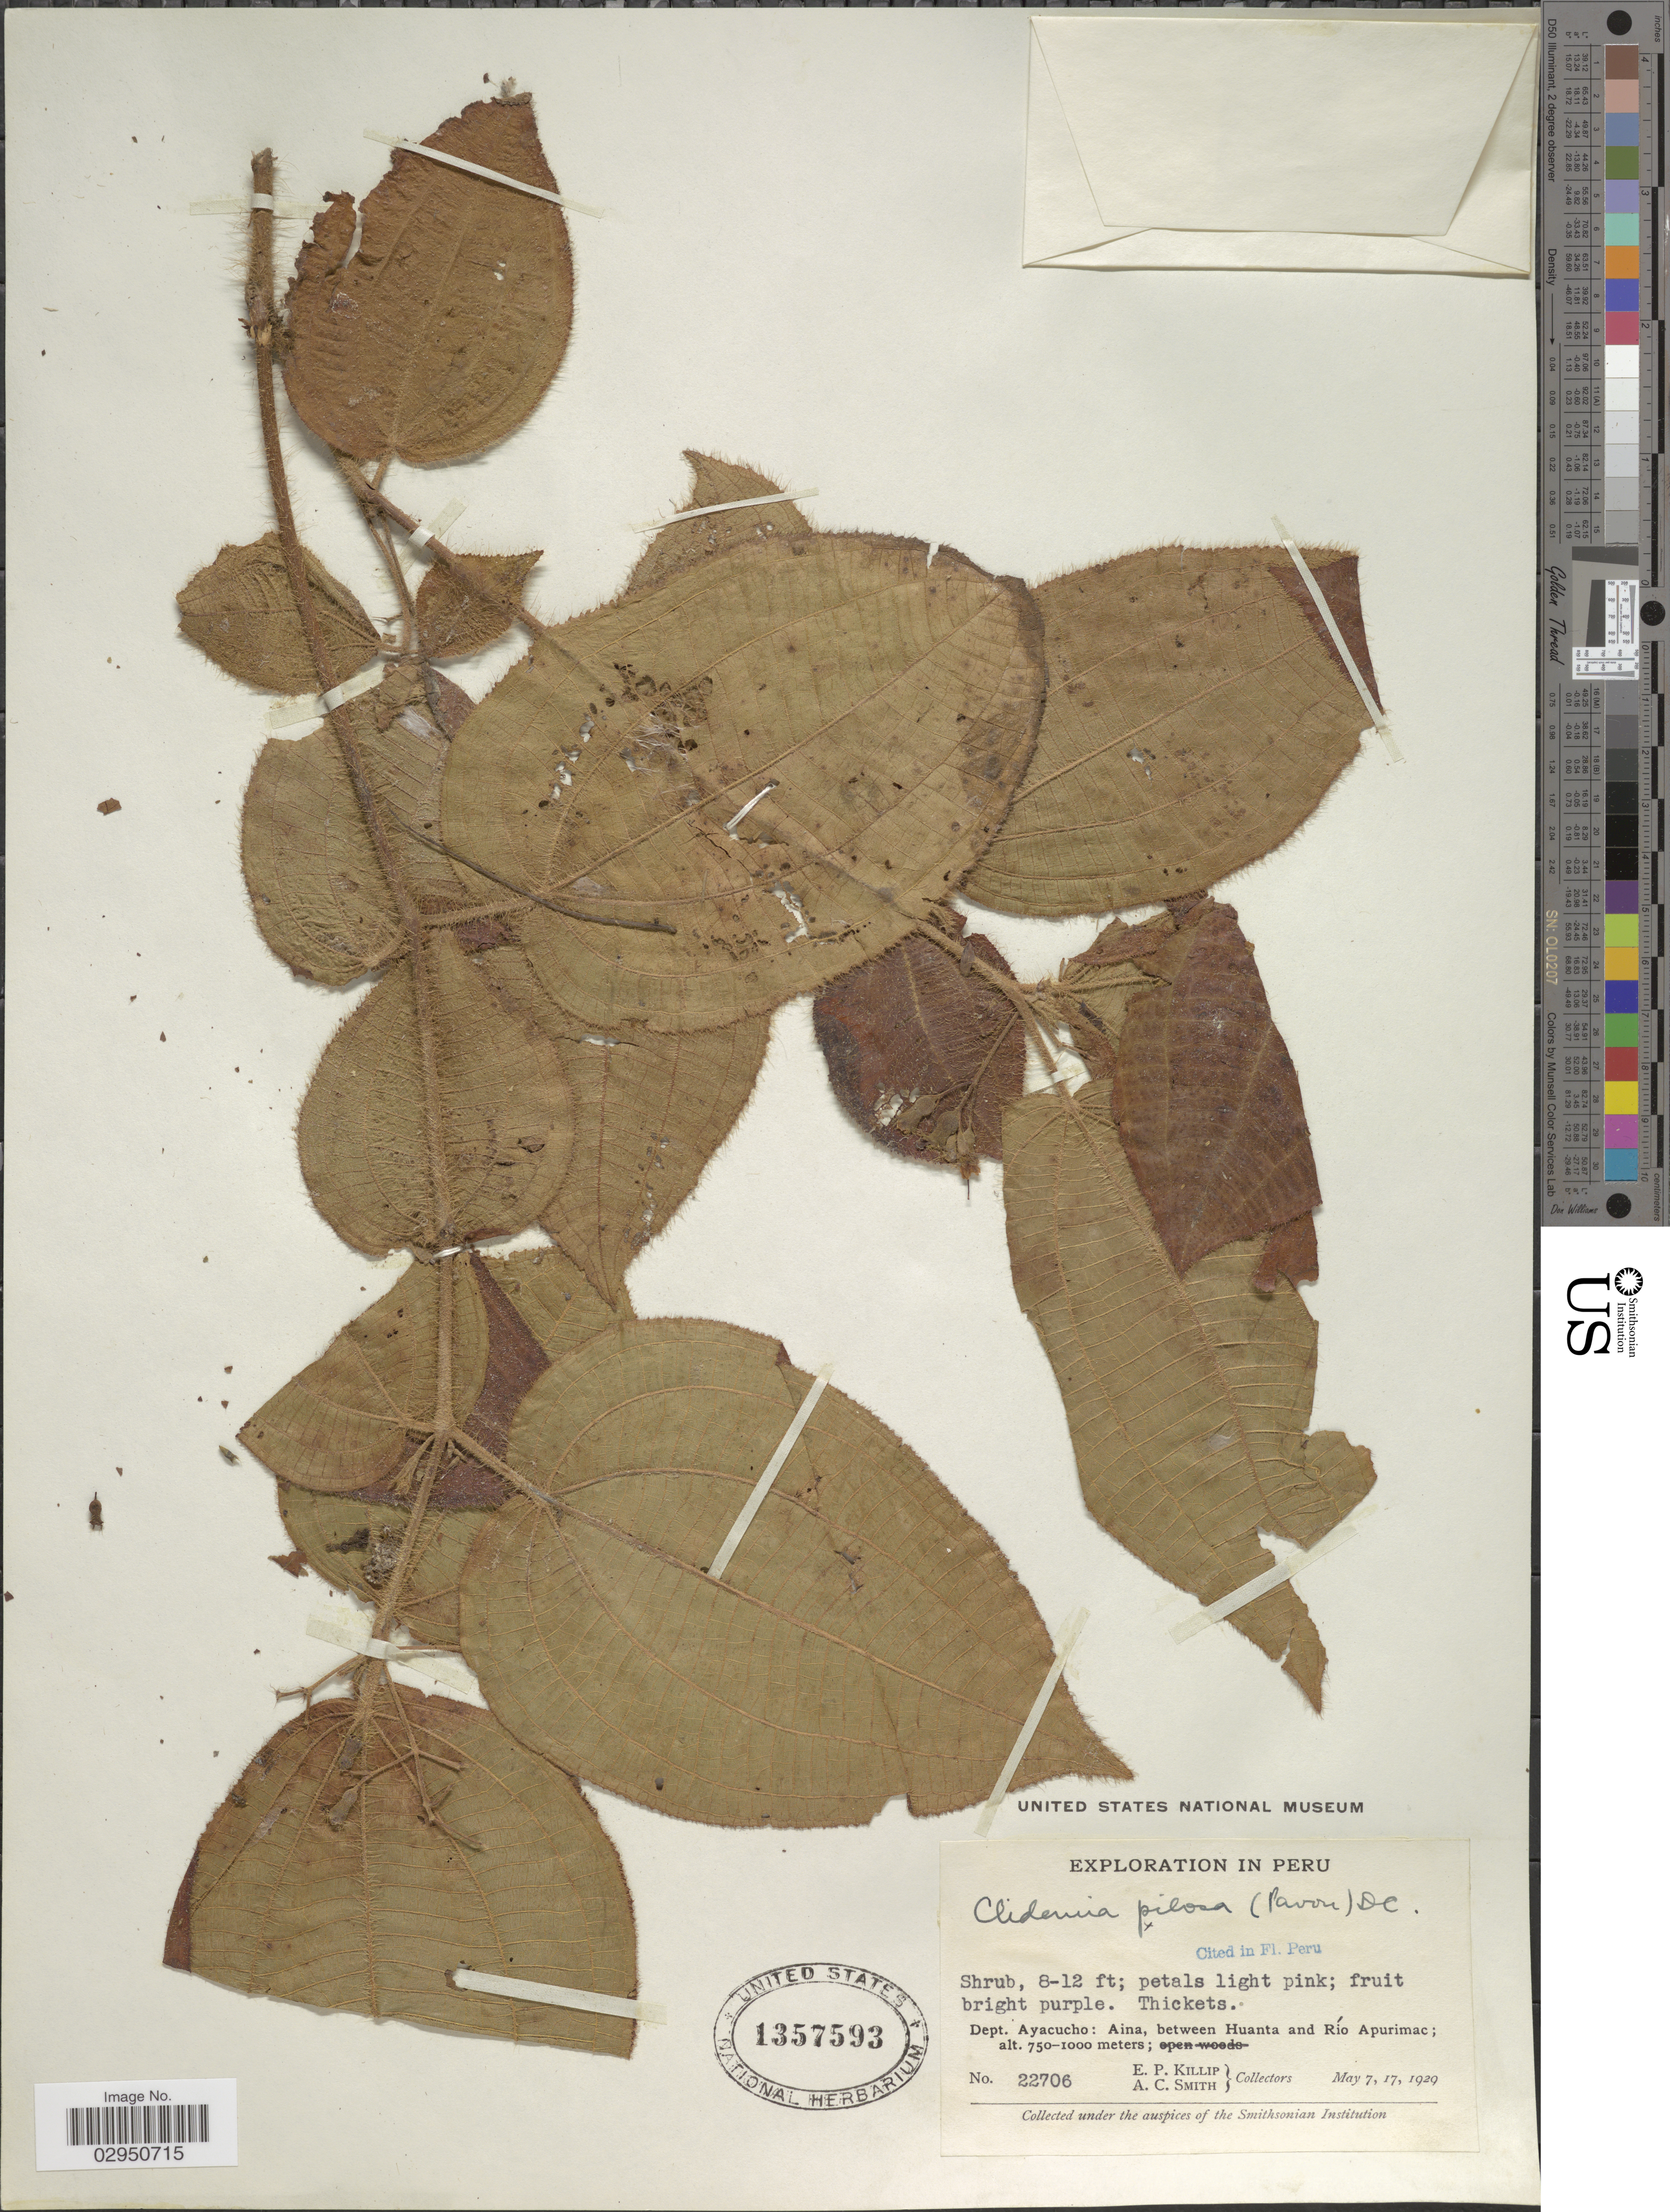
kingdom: Plantae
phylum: Tracheophyta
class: Magnoliopsida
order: Myrtales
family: Melastomataceae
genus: Clidemia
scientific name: Clidemia pilosa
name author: D. Don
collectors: E. P. Killip & A. C. Smith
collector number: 22706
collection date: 1929-05-07/1929-05-17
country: Peru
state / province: Ayacucho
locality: Dept. Ayacucho: Aina, between Huanta and Río Apurimac.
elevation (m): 750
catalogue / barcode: US 1357593